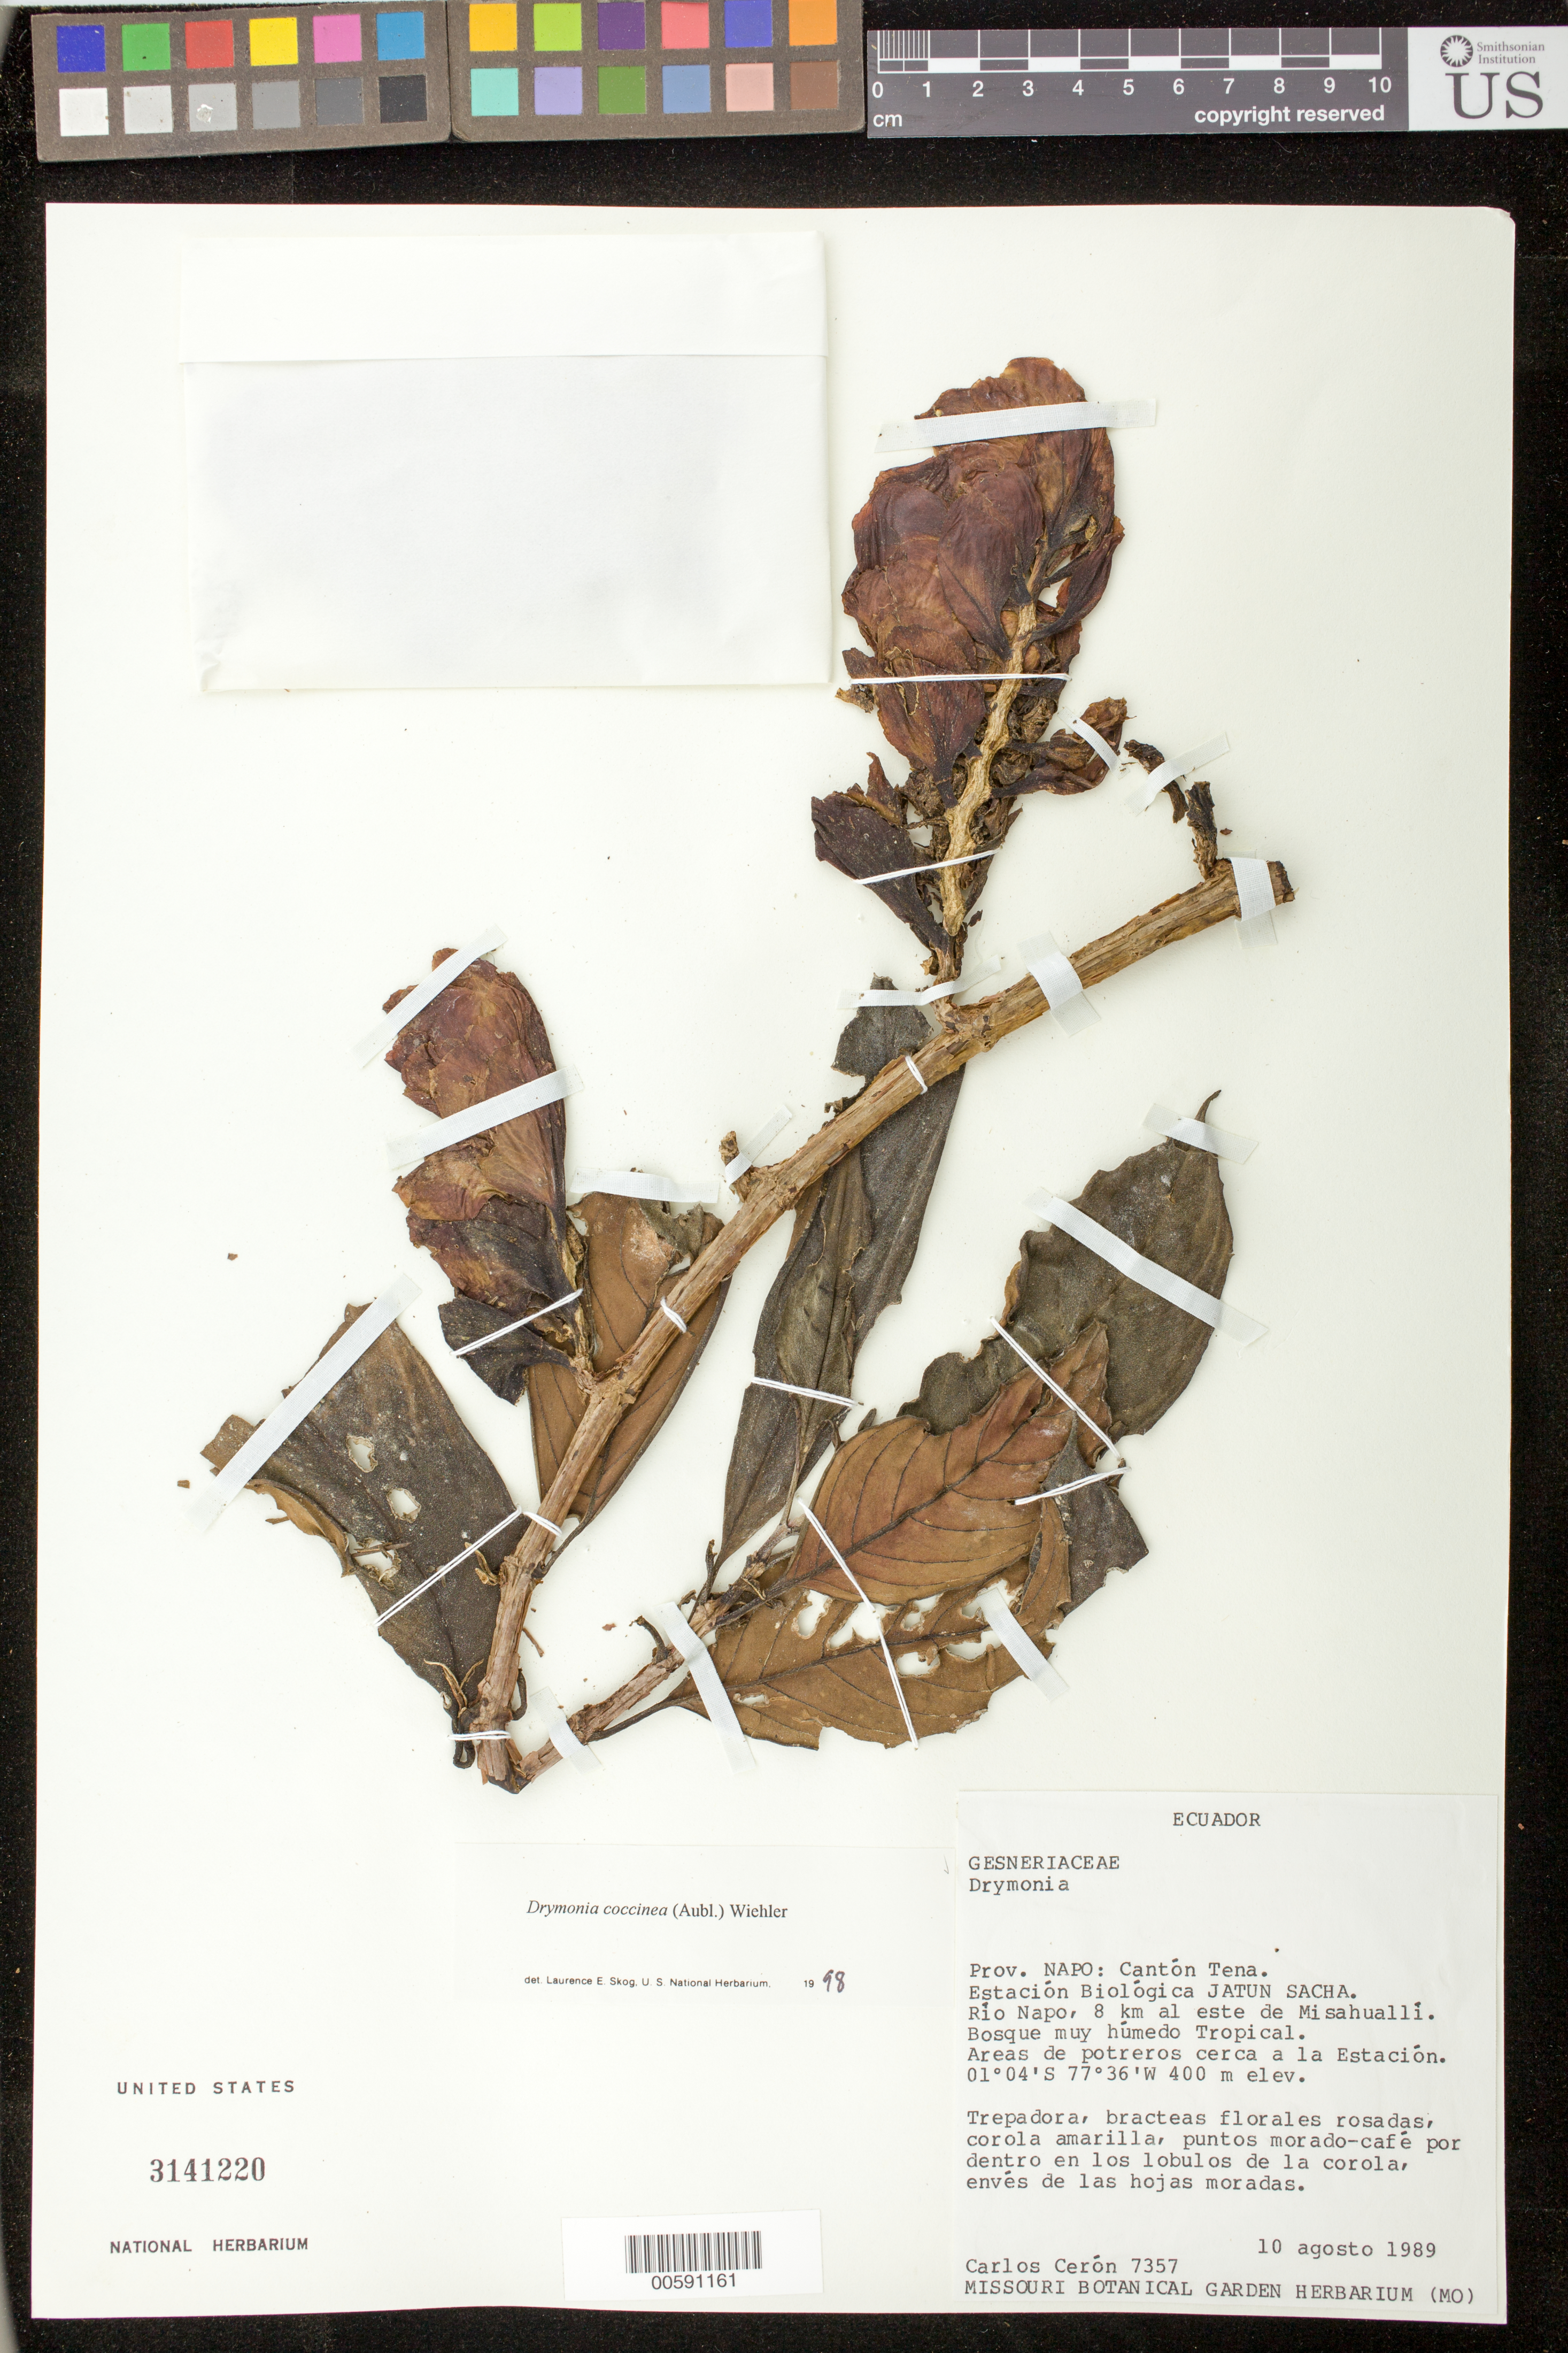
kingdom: Plantae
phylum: Tracheophyta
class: Magnoliopsida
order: Lamiales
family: Gesneriaceae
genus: Drymonia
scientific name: Drymonia coccinea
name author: (Aubl.) Wiehler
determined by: Skog, Laurence E.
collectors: C. E. Cerón M.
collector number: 7357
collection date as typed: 10 Aug 1989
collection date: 1989-08-10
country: Ecuador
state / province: Napo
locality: Cantón Tena; Estación Biológica Jatun Sacha, Río Napo. 8 km al E de Misahuallí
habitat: Bosque muy húmedo tropical; areas de potreros cerca a la estación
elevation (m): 400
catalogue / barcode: US 3141220